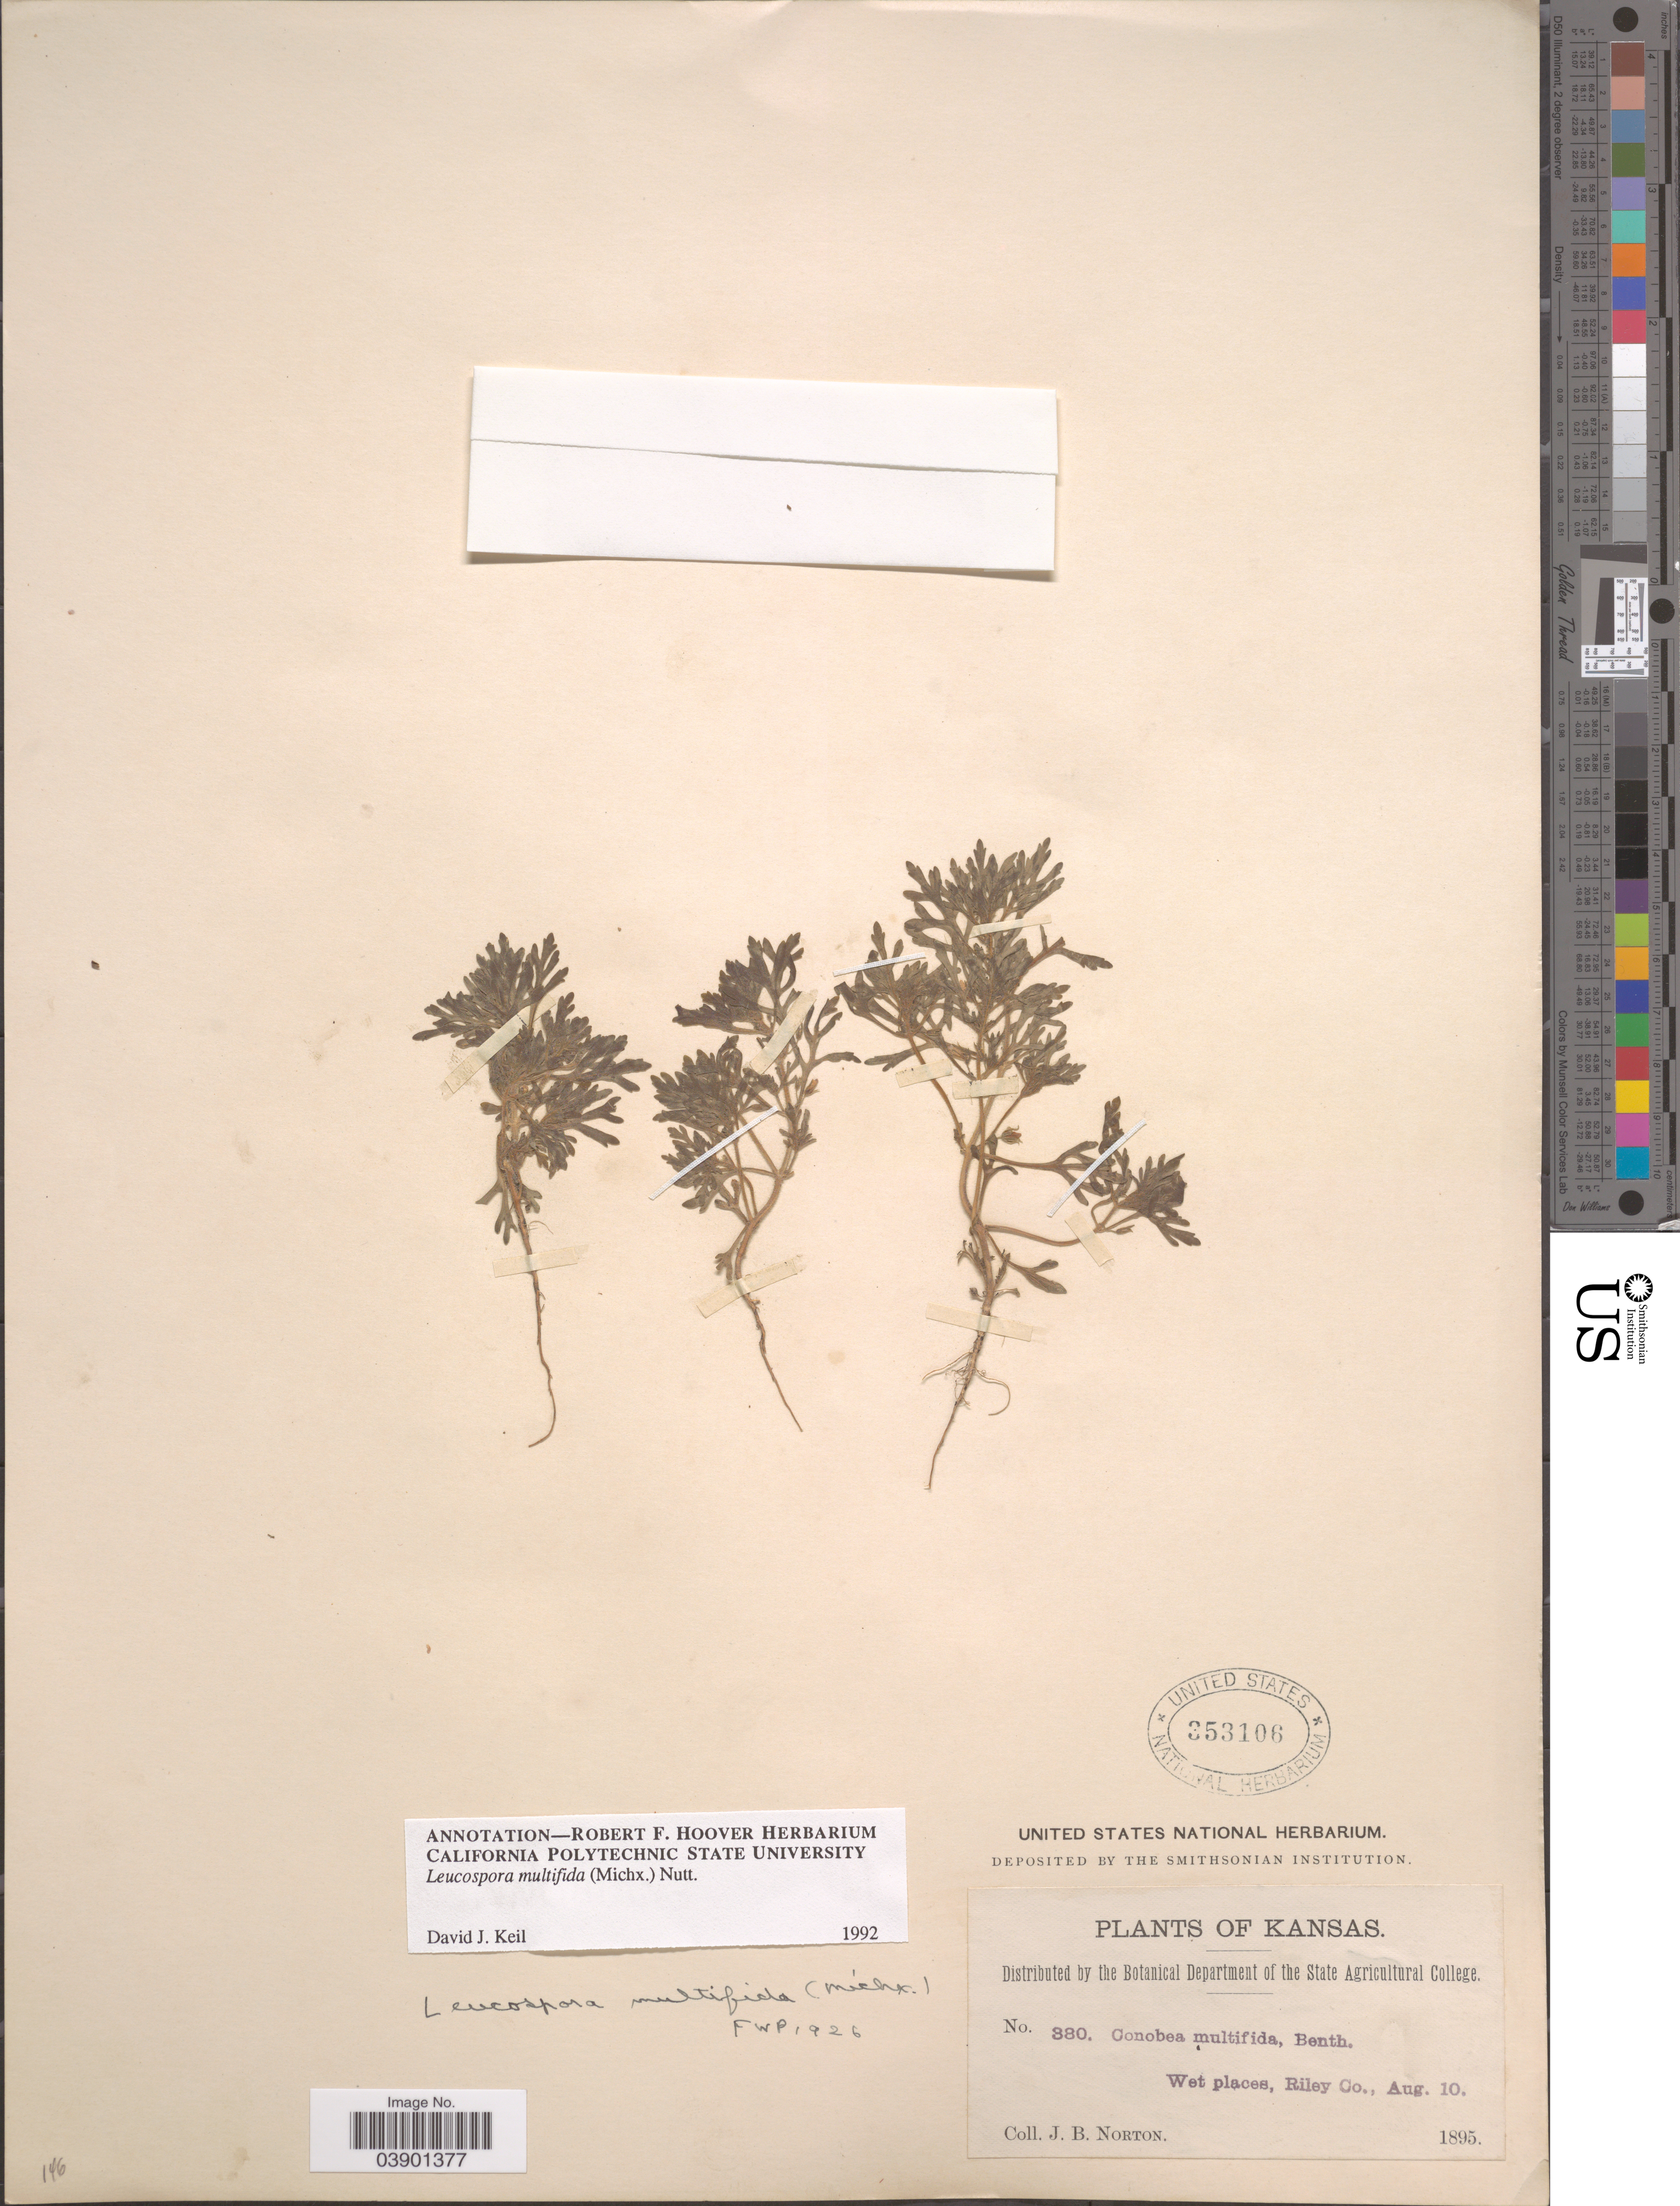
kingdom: Plantae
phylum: Tracheophyta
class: Magnoliopsida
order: Lamiales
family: Plantaginaceae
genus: Leucospora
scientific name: Leucospora multifida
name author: (Michx.) Nutt.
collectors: J. B. Norton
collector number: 380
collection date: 1895-08-10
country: United States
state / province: Kansas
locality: Riley Co.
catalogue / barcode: US 353106